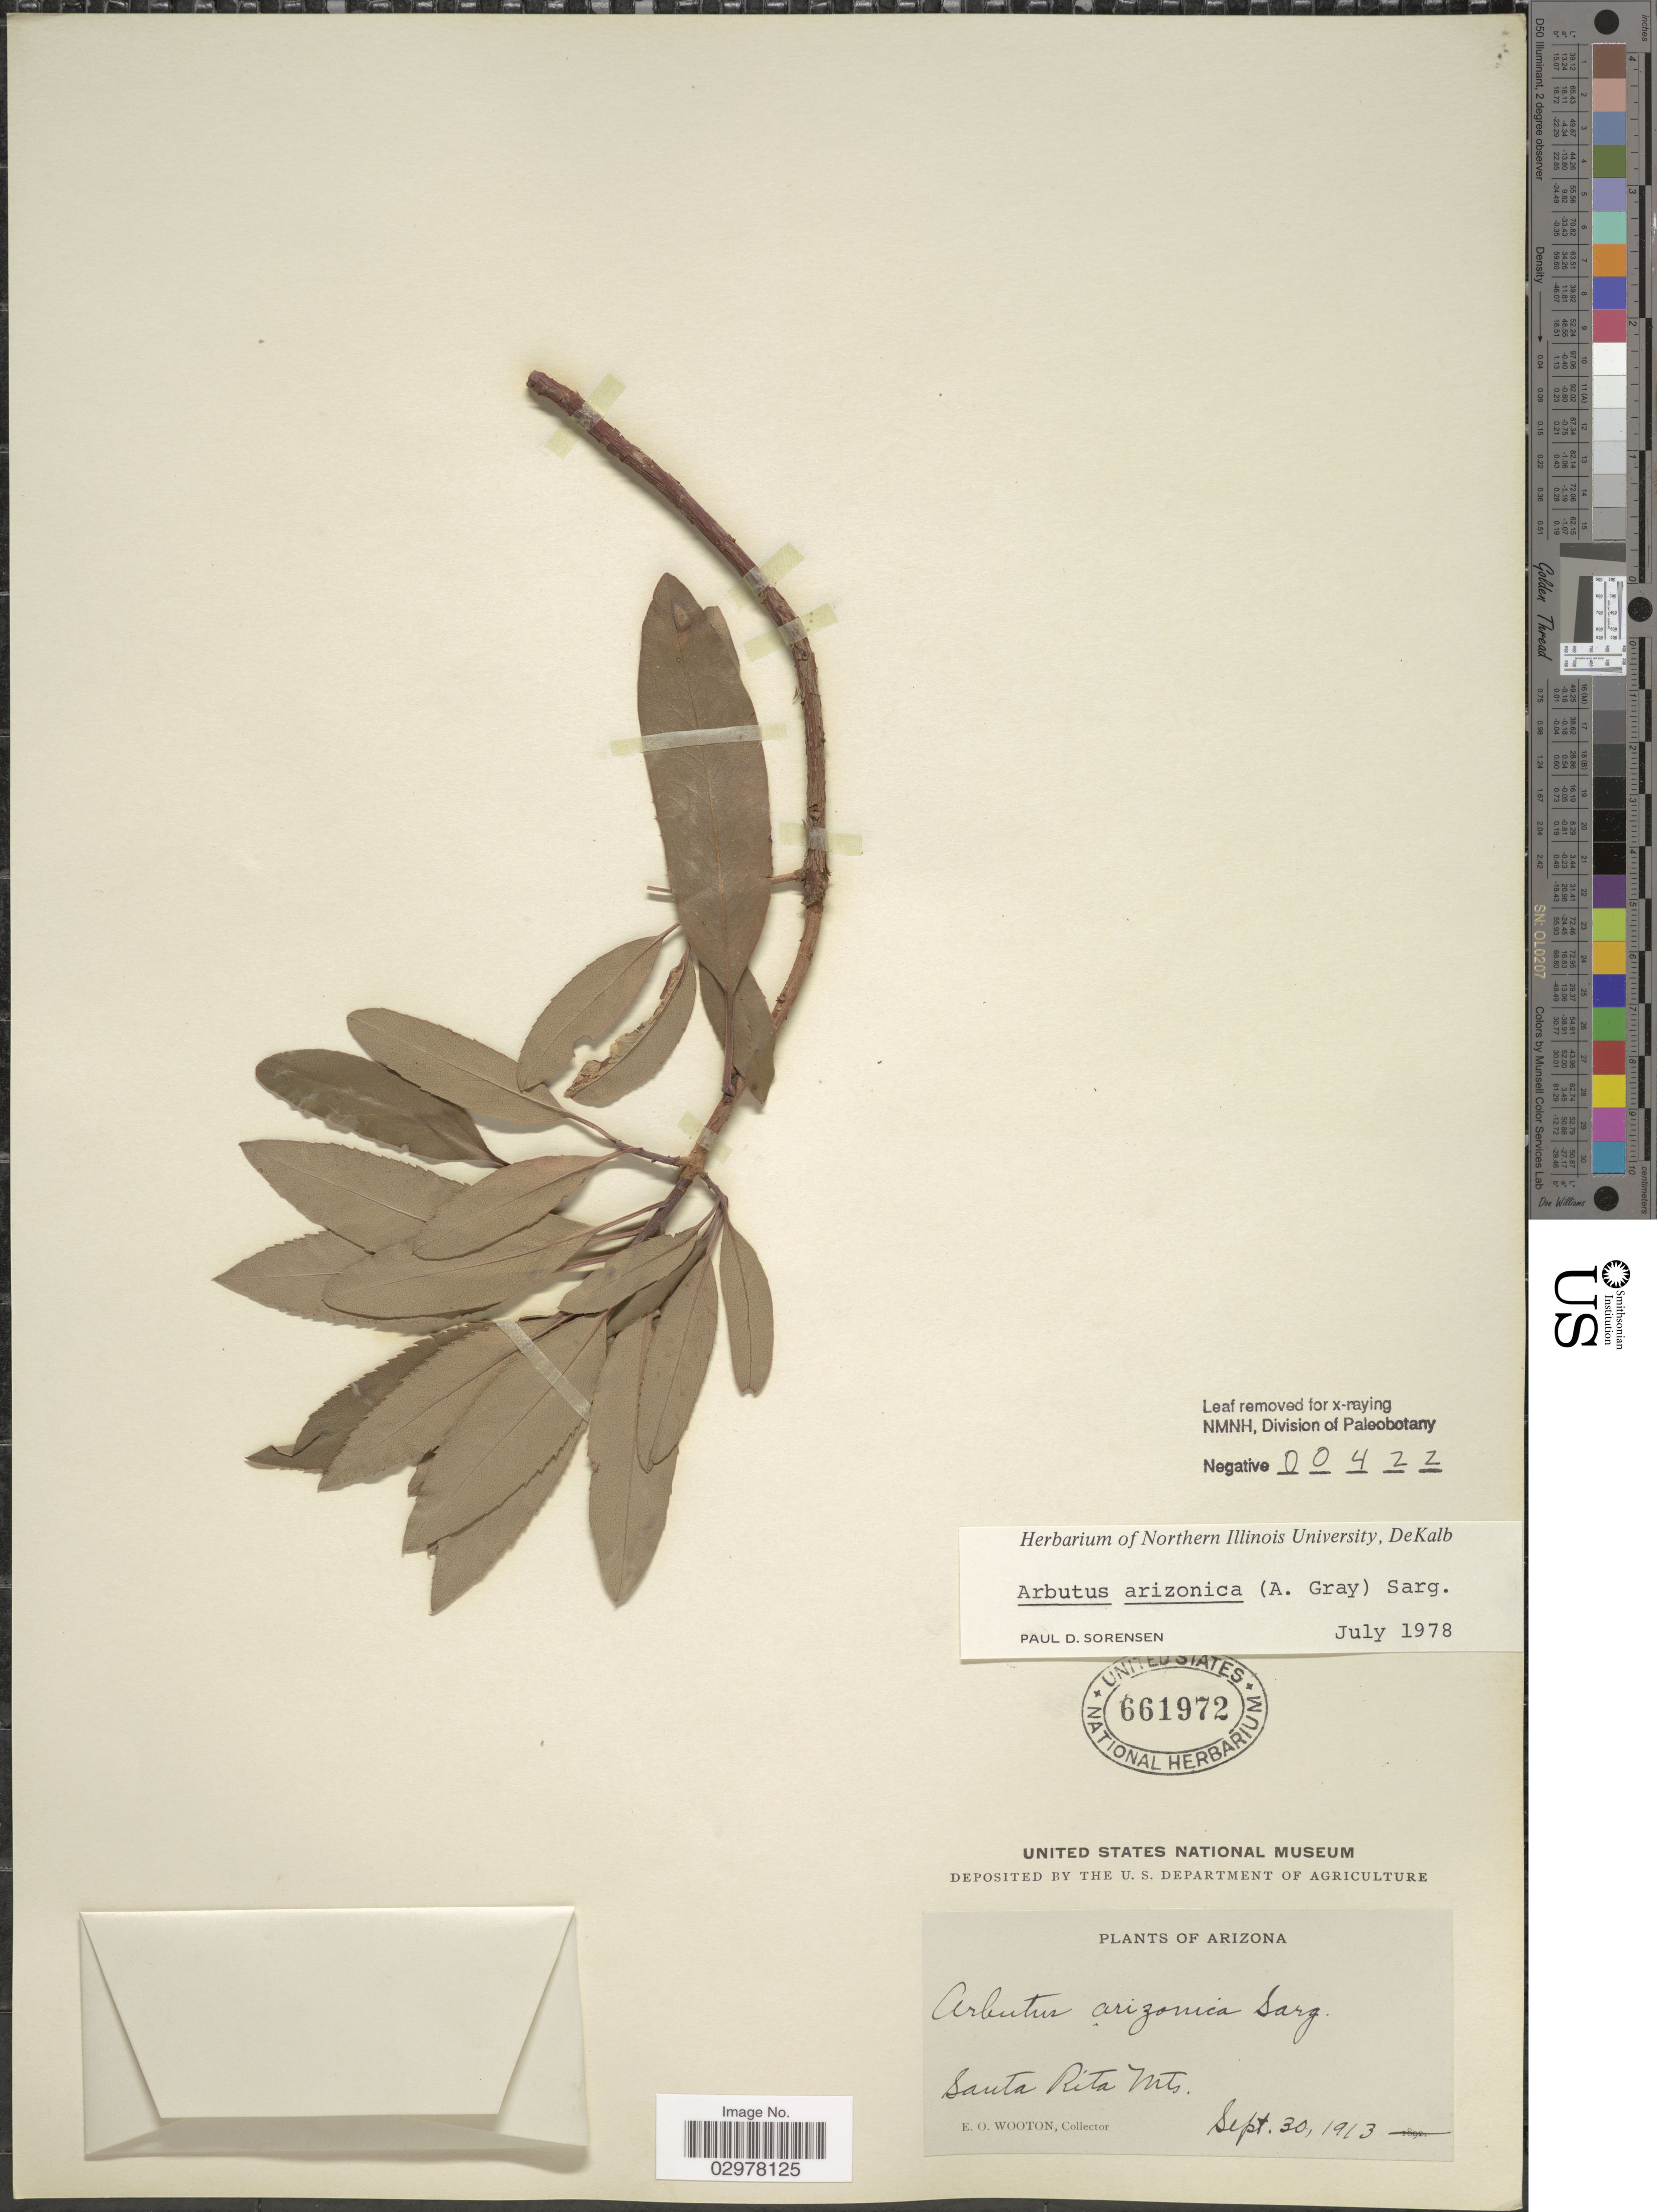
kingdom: Plantae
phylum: Tracheophyta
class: Magnoliopsida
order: Ericales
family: Ericaceae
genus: Arbutus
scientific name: Arbutus arizonica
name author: (A. Gray) Sarg.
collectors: E. O. Wooton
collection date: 1913-09-30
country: United States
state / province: Arizona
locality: Santa Rita Mts.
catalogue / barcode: US 661972